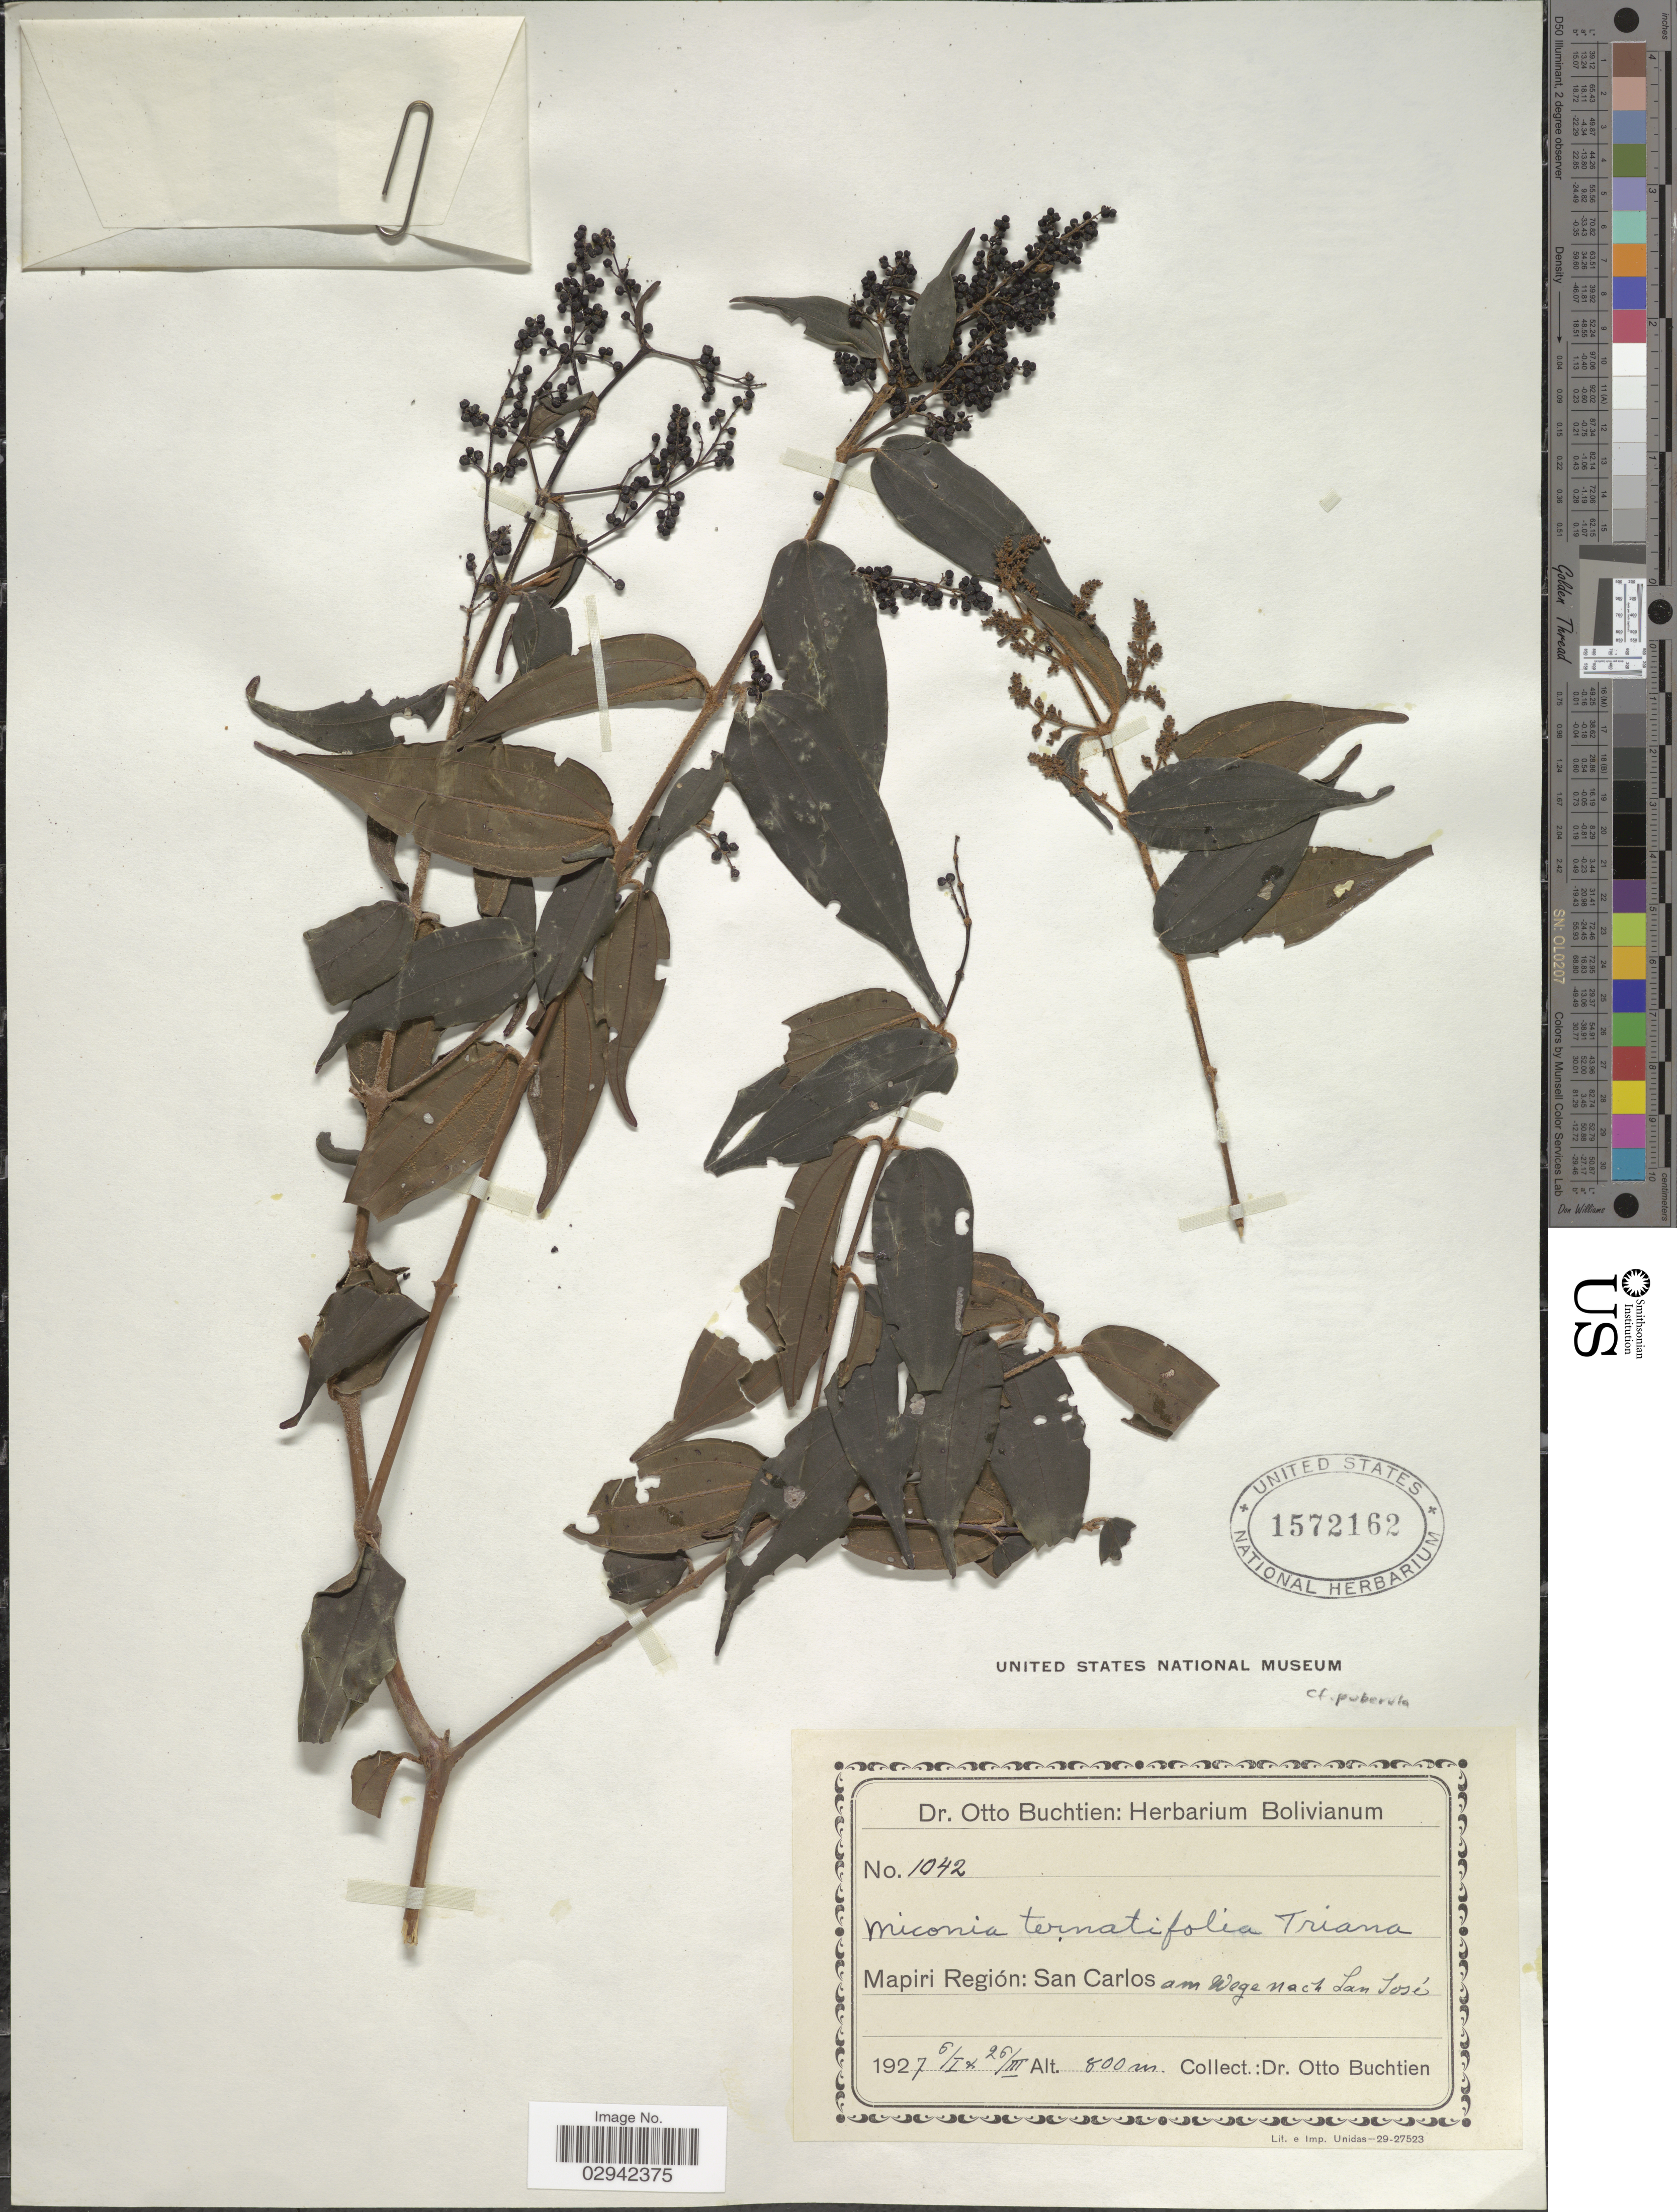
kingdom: Plantae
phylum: Tracheophyta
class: Magnoliopsida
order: Myrtales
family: Melastomataceae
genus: Miconia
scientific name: Miconia puberula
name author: Cogn.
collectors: O. Buchtien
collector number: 1042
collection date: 1927-01-06/1927-03-26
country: Bolivia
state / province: La Paz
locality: Mapiri Región: San Carlos, am Wege nach San José.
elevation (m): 800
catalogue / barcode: US 1572162